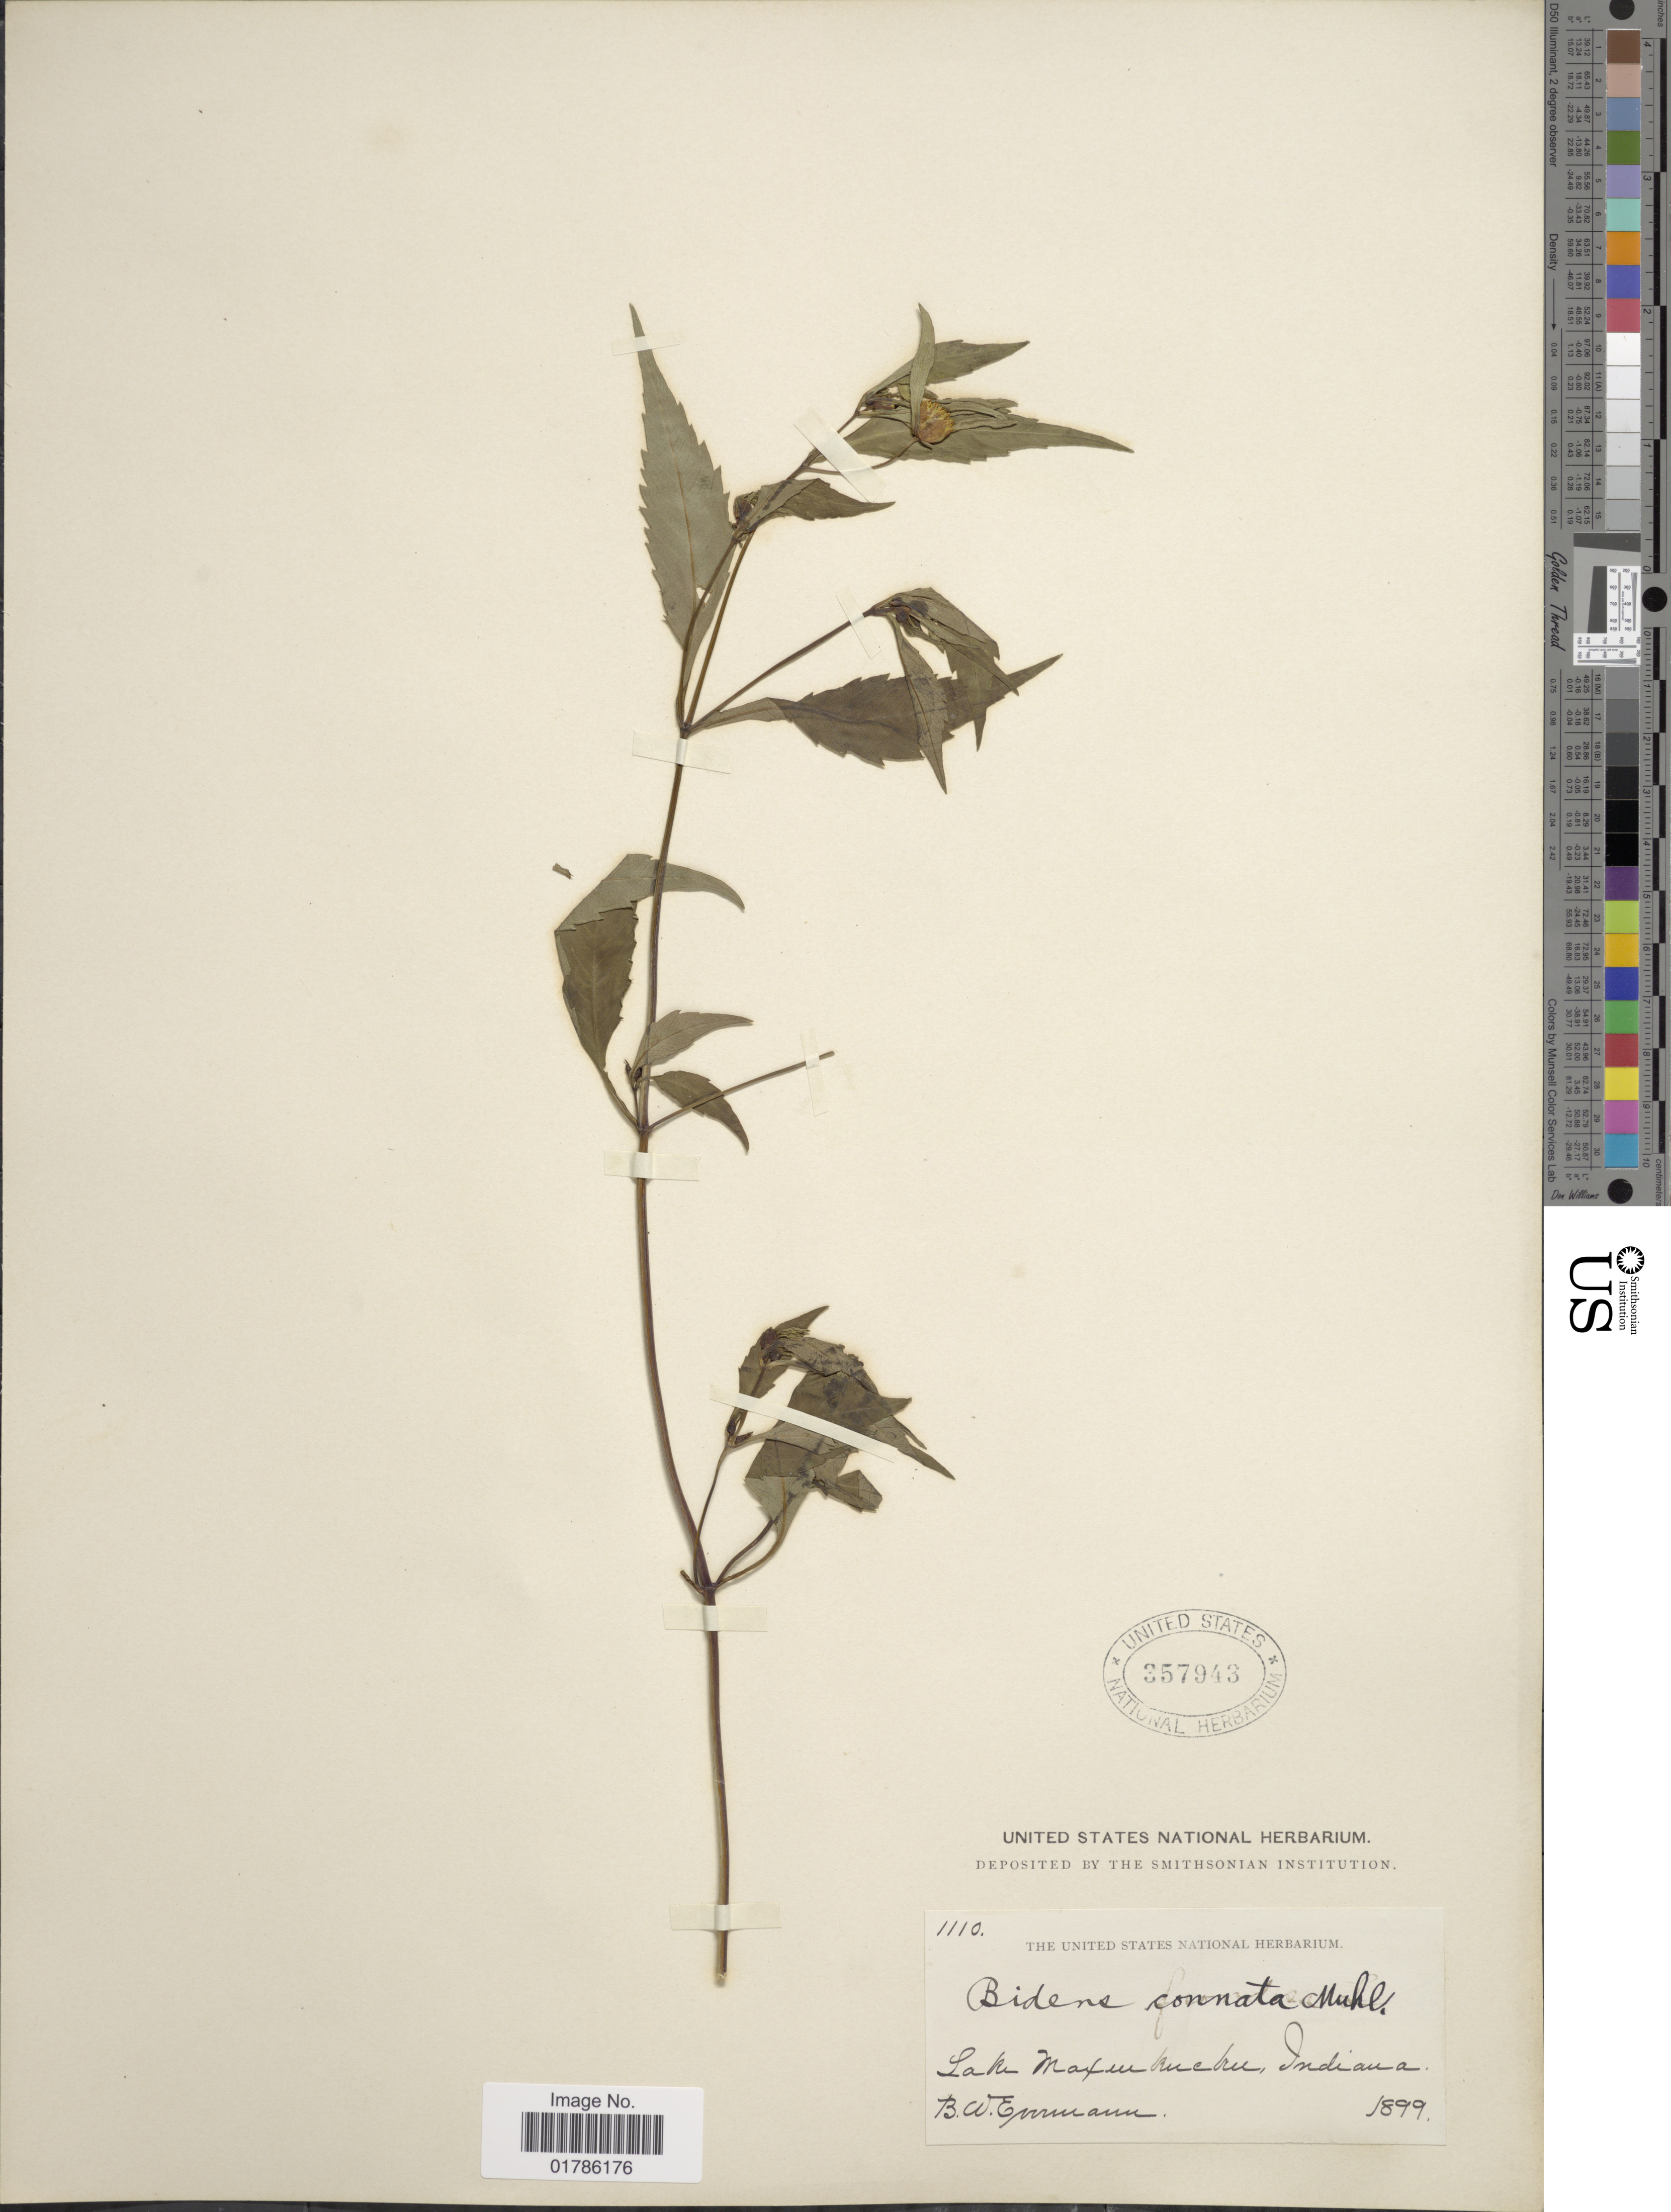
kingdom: Plantae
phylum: Tracheophyta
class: Magnoliopsida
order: Asterales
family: Asteraceae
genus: Bidens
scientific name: Bidens comosa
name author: (A. Gray) Wiegand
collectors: B. W. Evermann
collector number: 1110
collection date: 1899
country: United States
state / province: Indiana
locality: Lake Maxinkuckee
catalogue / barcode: US 357943